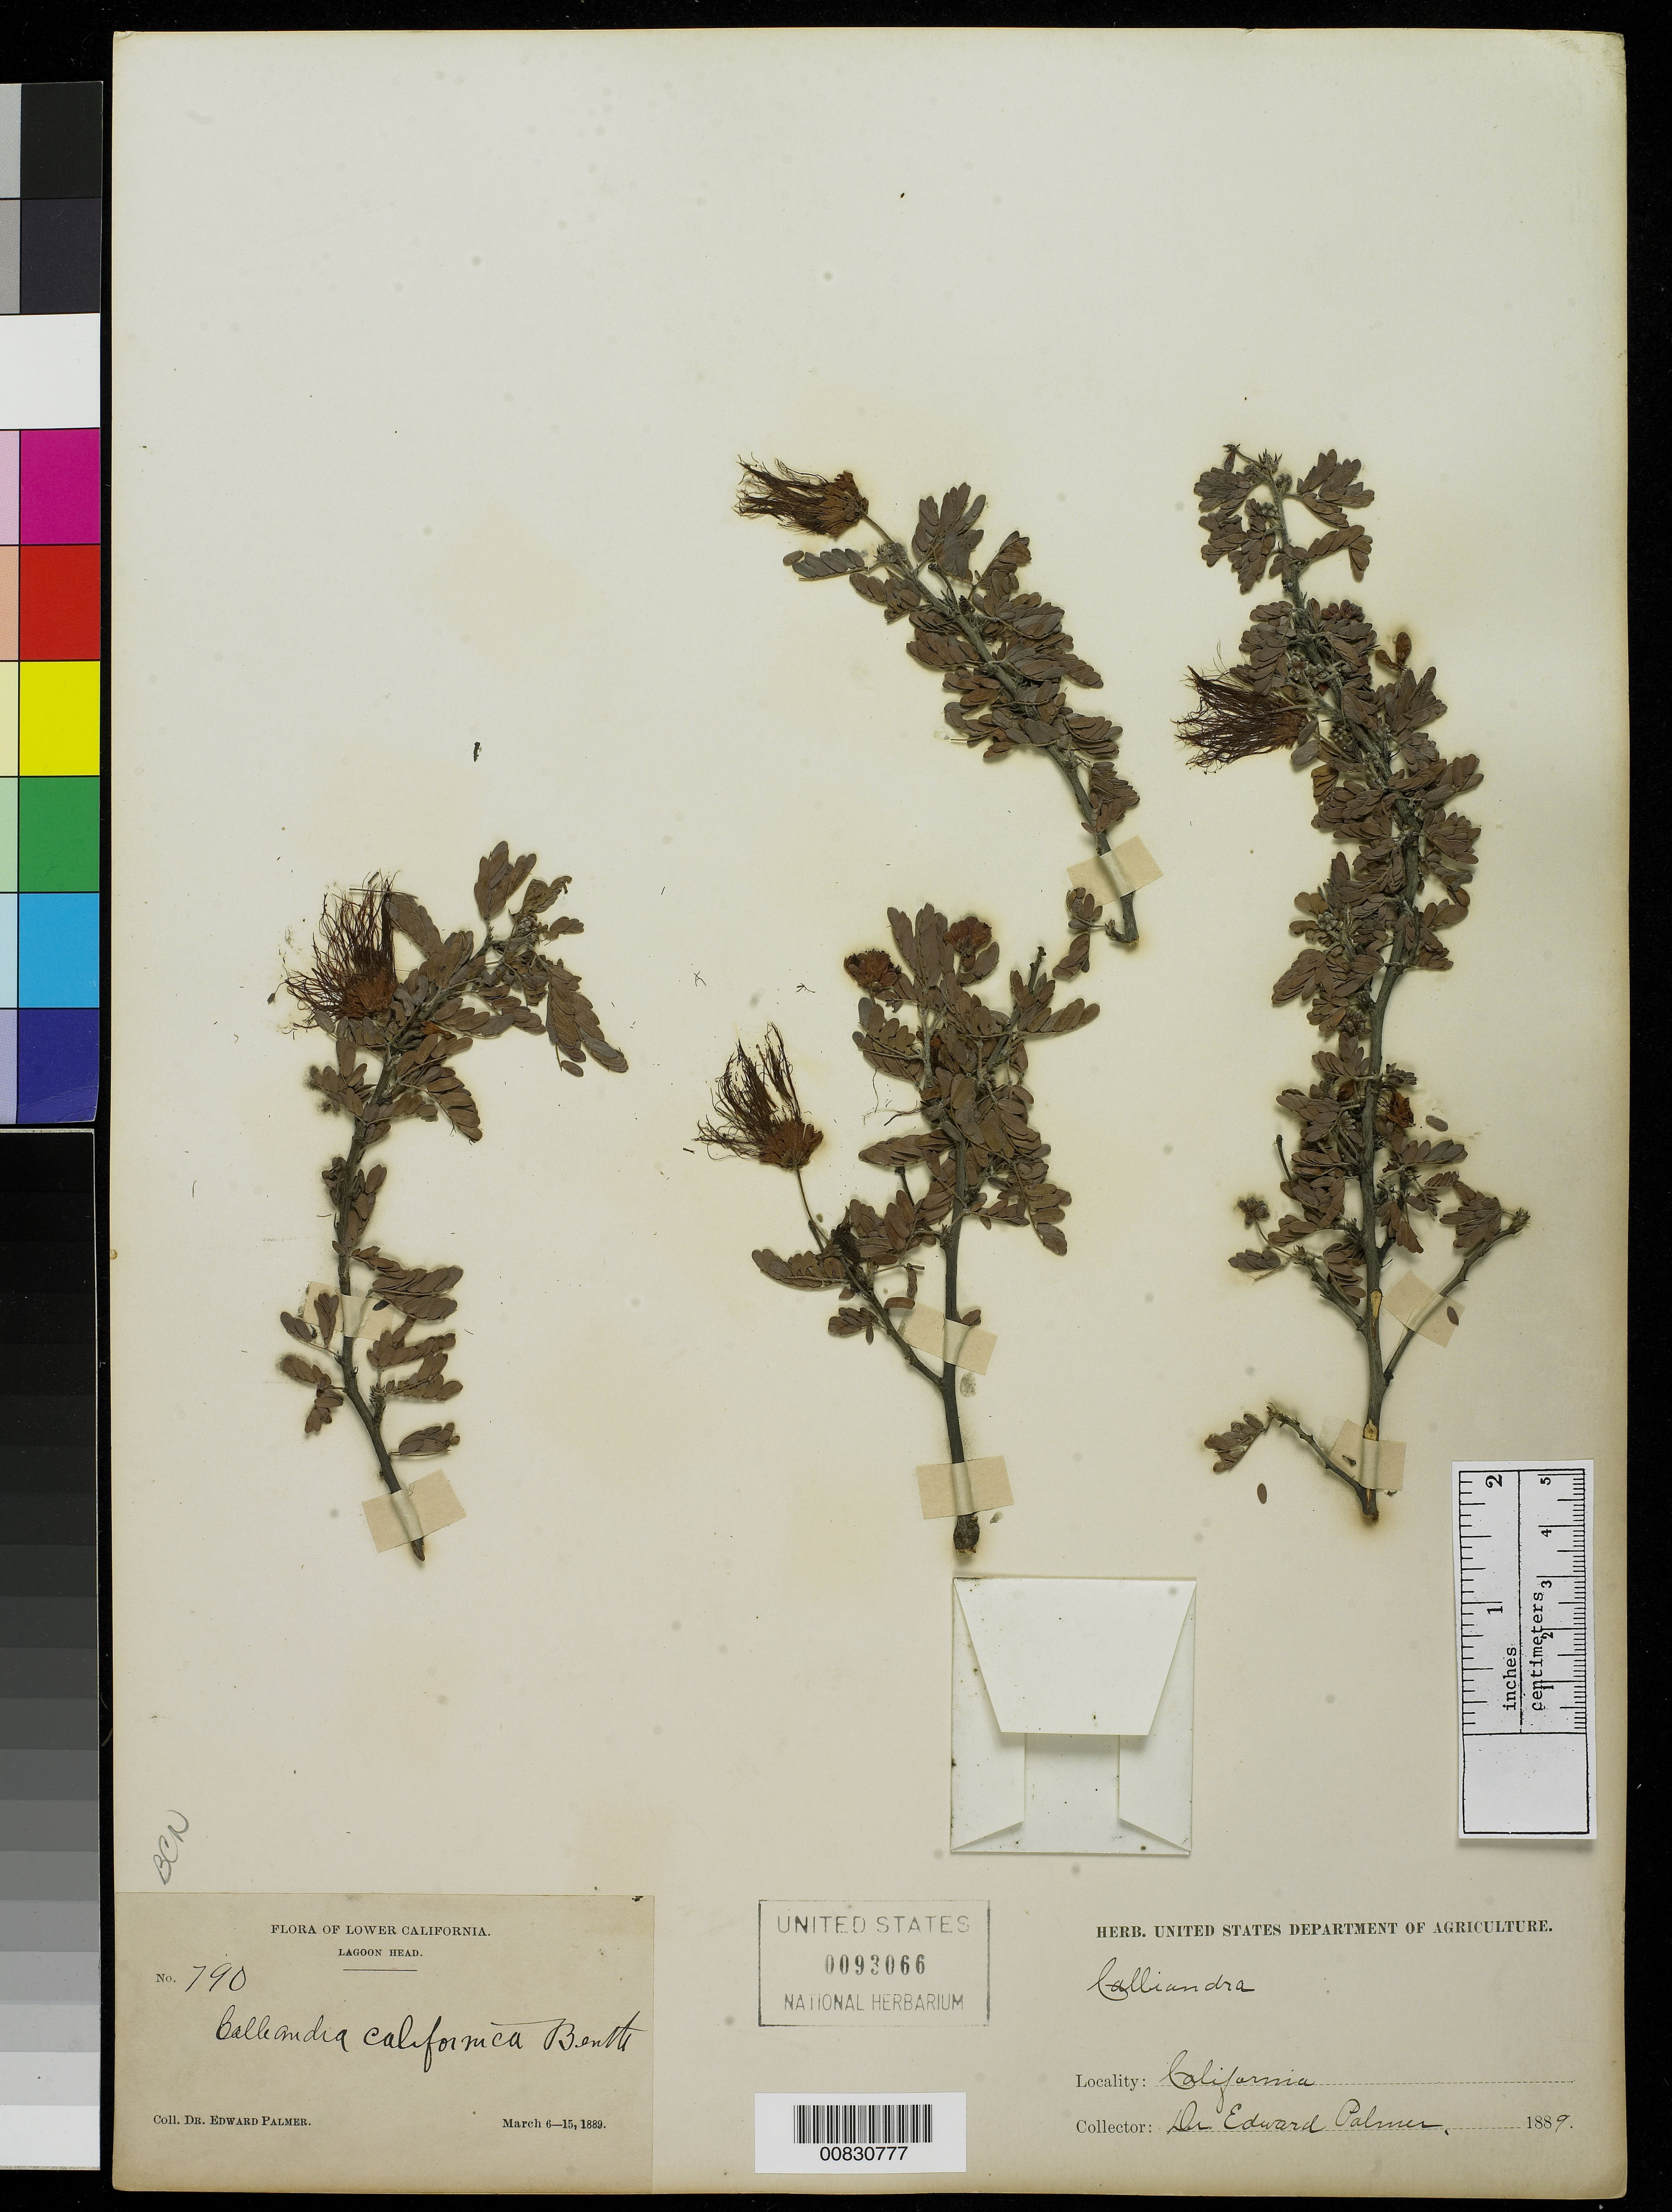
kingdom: Plantae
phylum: Tracheophyta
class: Magnoliopsida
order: Fabales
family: Fabaceae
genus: Calliandra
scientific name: Calliandra californica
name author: Benth.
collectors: E. Palmer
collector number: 790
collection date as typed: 06 Mar 1889 to 15 Mar 1889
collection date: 1889-03-06/1889-03-15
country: Mexico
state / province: Baja California Norte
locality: Lagoon Head, Baja California.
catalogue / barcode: US 93066